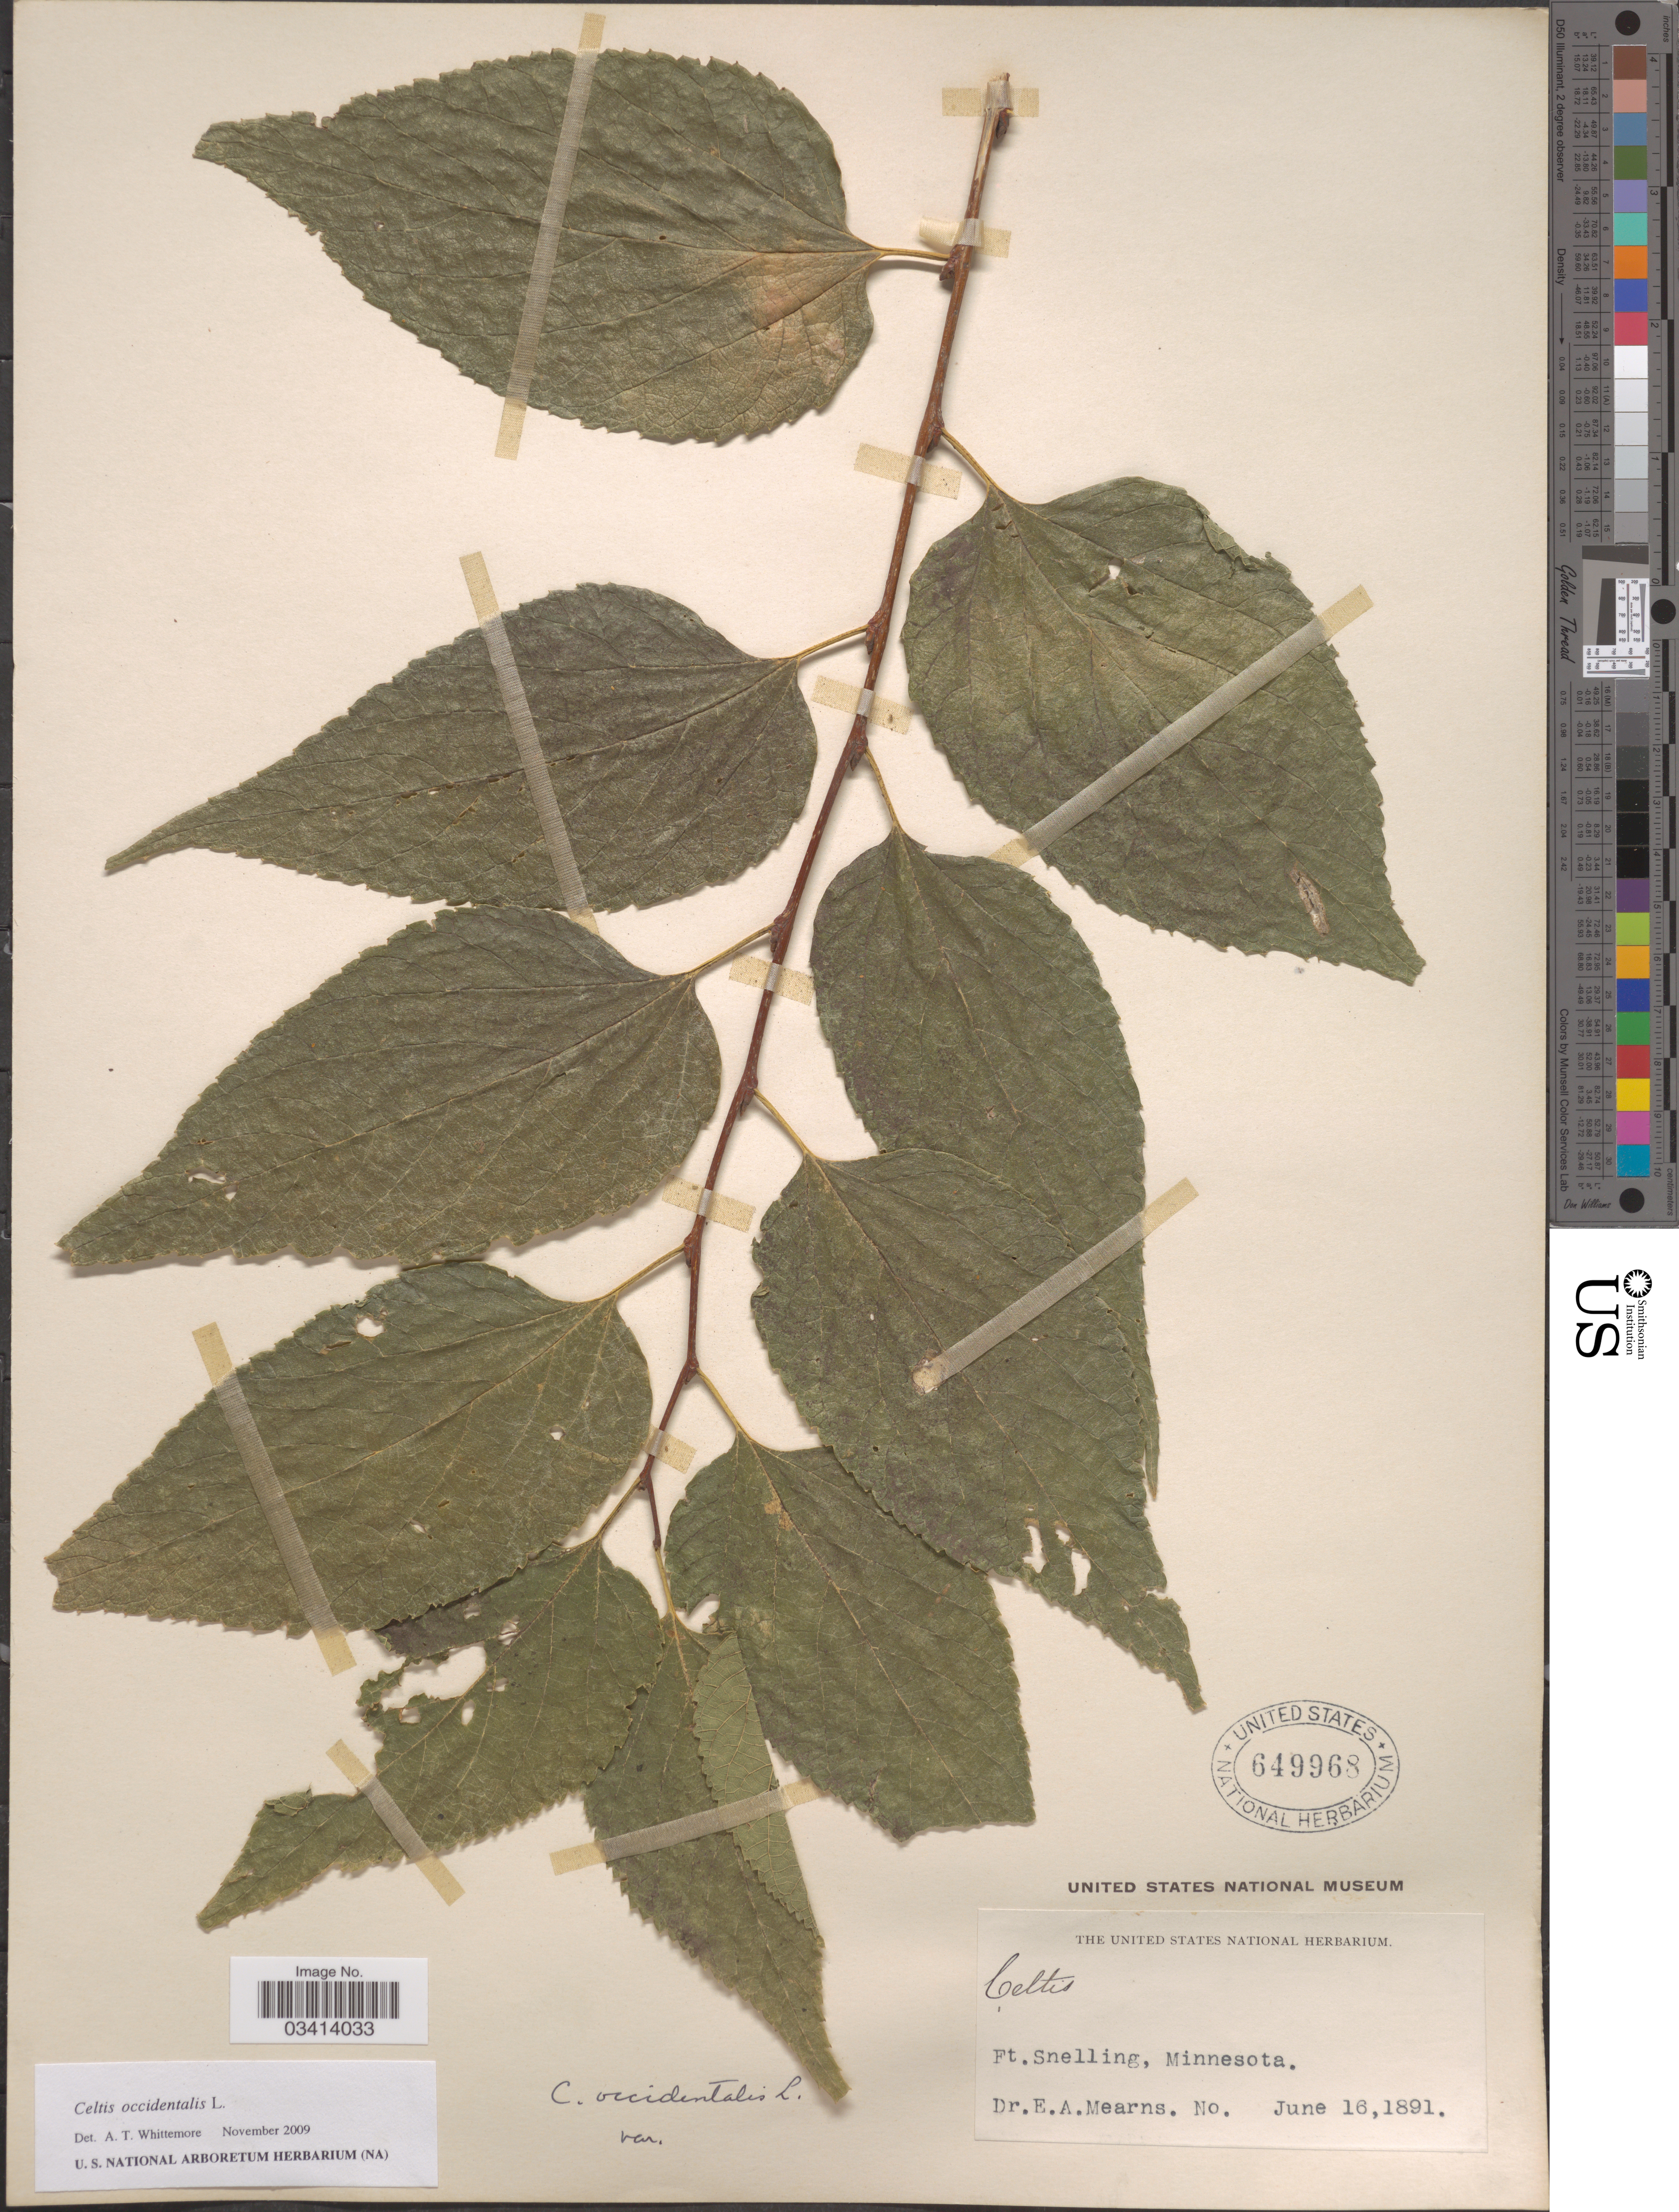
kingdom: Plantae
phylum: Tracheophyta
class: Magnoliopsida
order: Rosales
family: Cannabaceae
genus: Celtis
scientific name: Celtis occidentalis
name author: L.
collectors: E. A. Mearns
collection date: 1891-06-16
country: United States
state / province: Minnesota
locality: Ft. Snelling.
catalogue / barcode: US 649968